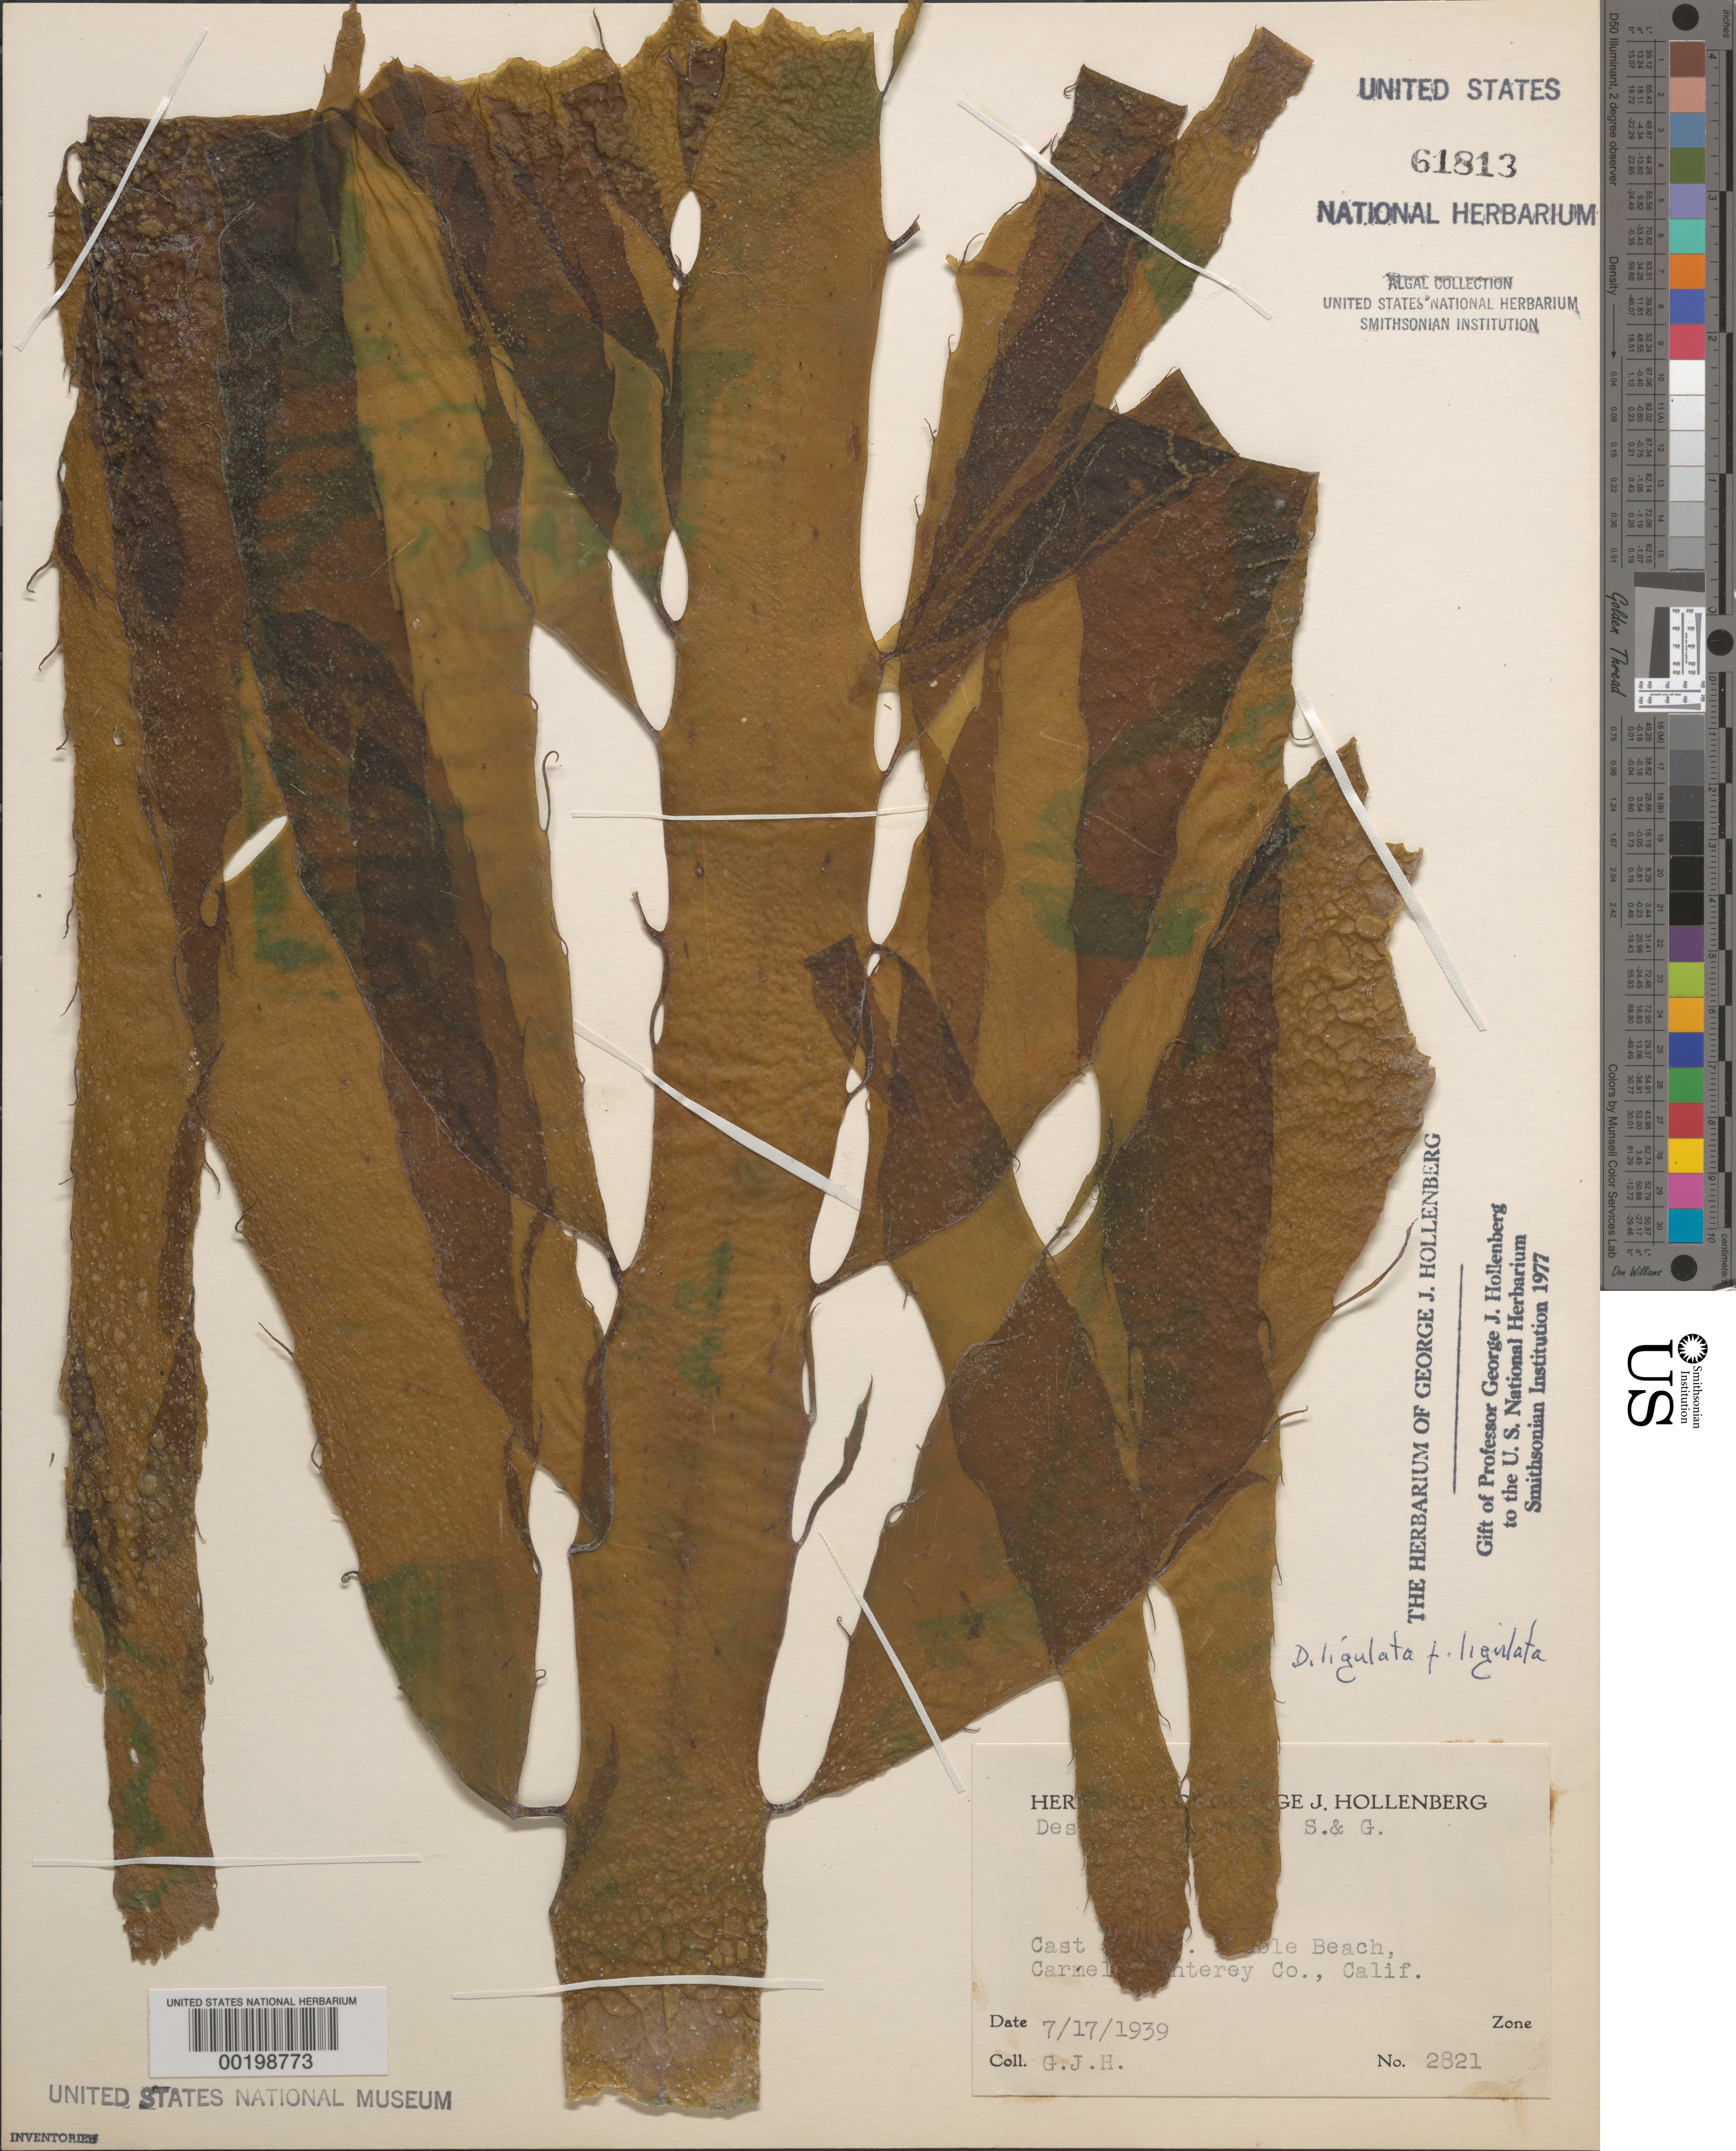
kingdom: Chromista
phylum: Ochrophyta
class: Phaeophyceae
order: Desmarestiales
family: Desmarestiaceae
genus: Desmarestia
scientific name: Desmarestia ligulata f. ligulata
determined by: Hollenberg, George J.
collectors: G. Hollenberg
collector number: GJH 2821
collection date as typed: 17 Jul 1939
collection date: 1939-07-17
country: United States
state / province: California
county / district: Monterey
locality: Pebble Beach, Carmel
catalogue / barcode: US 61813